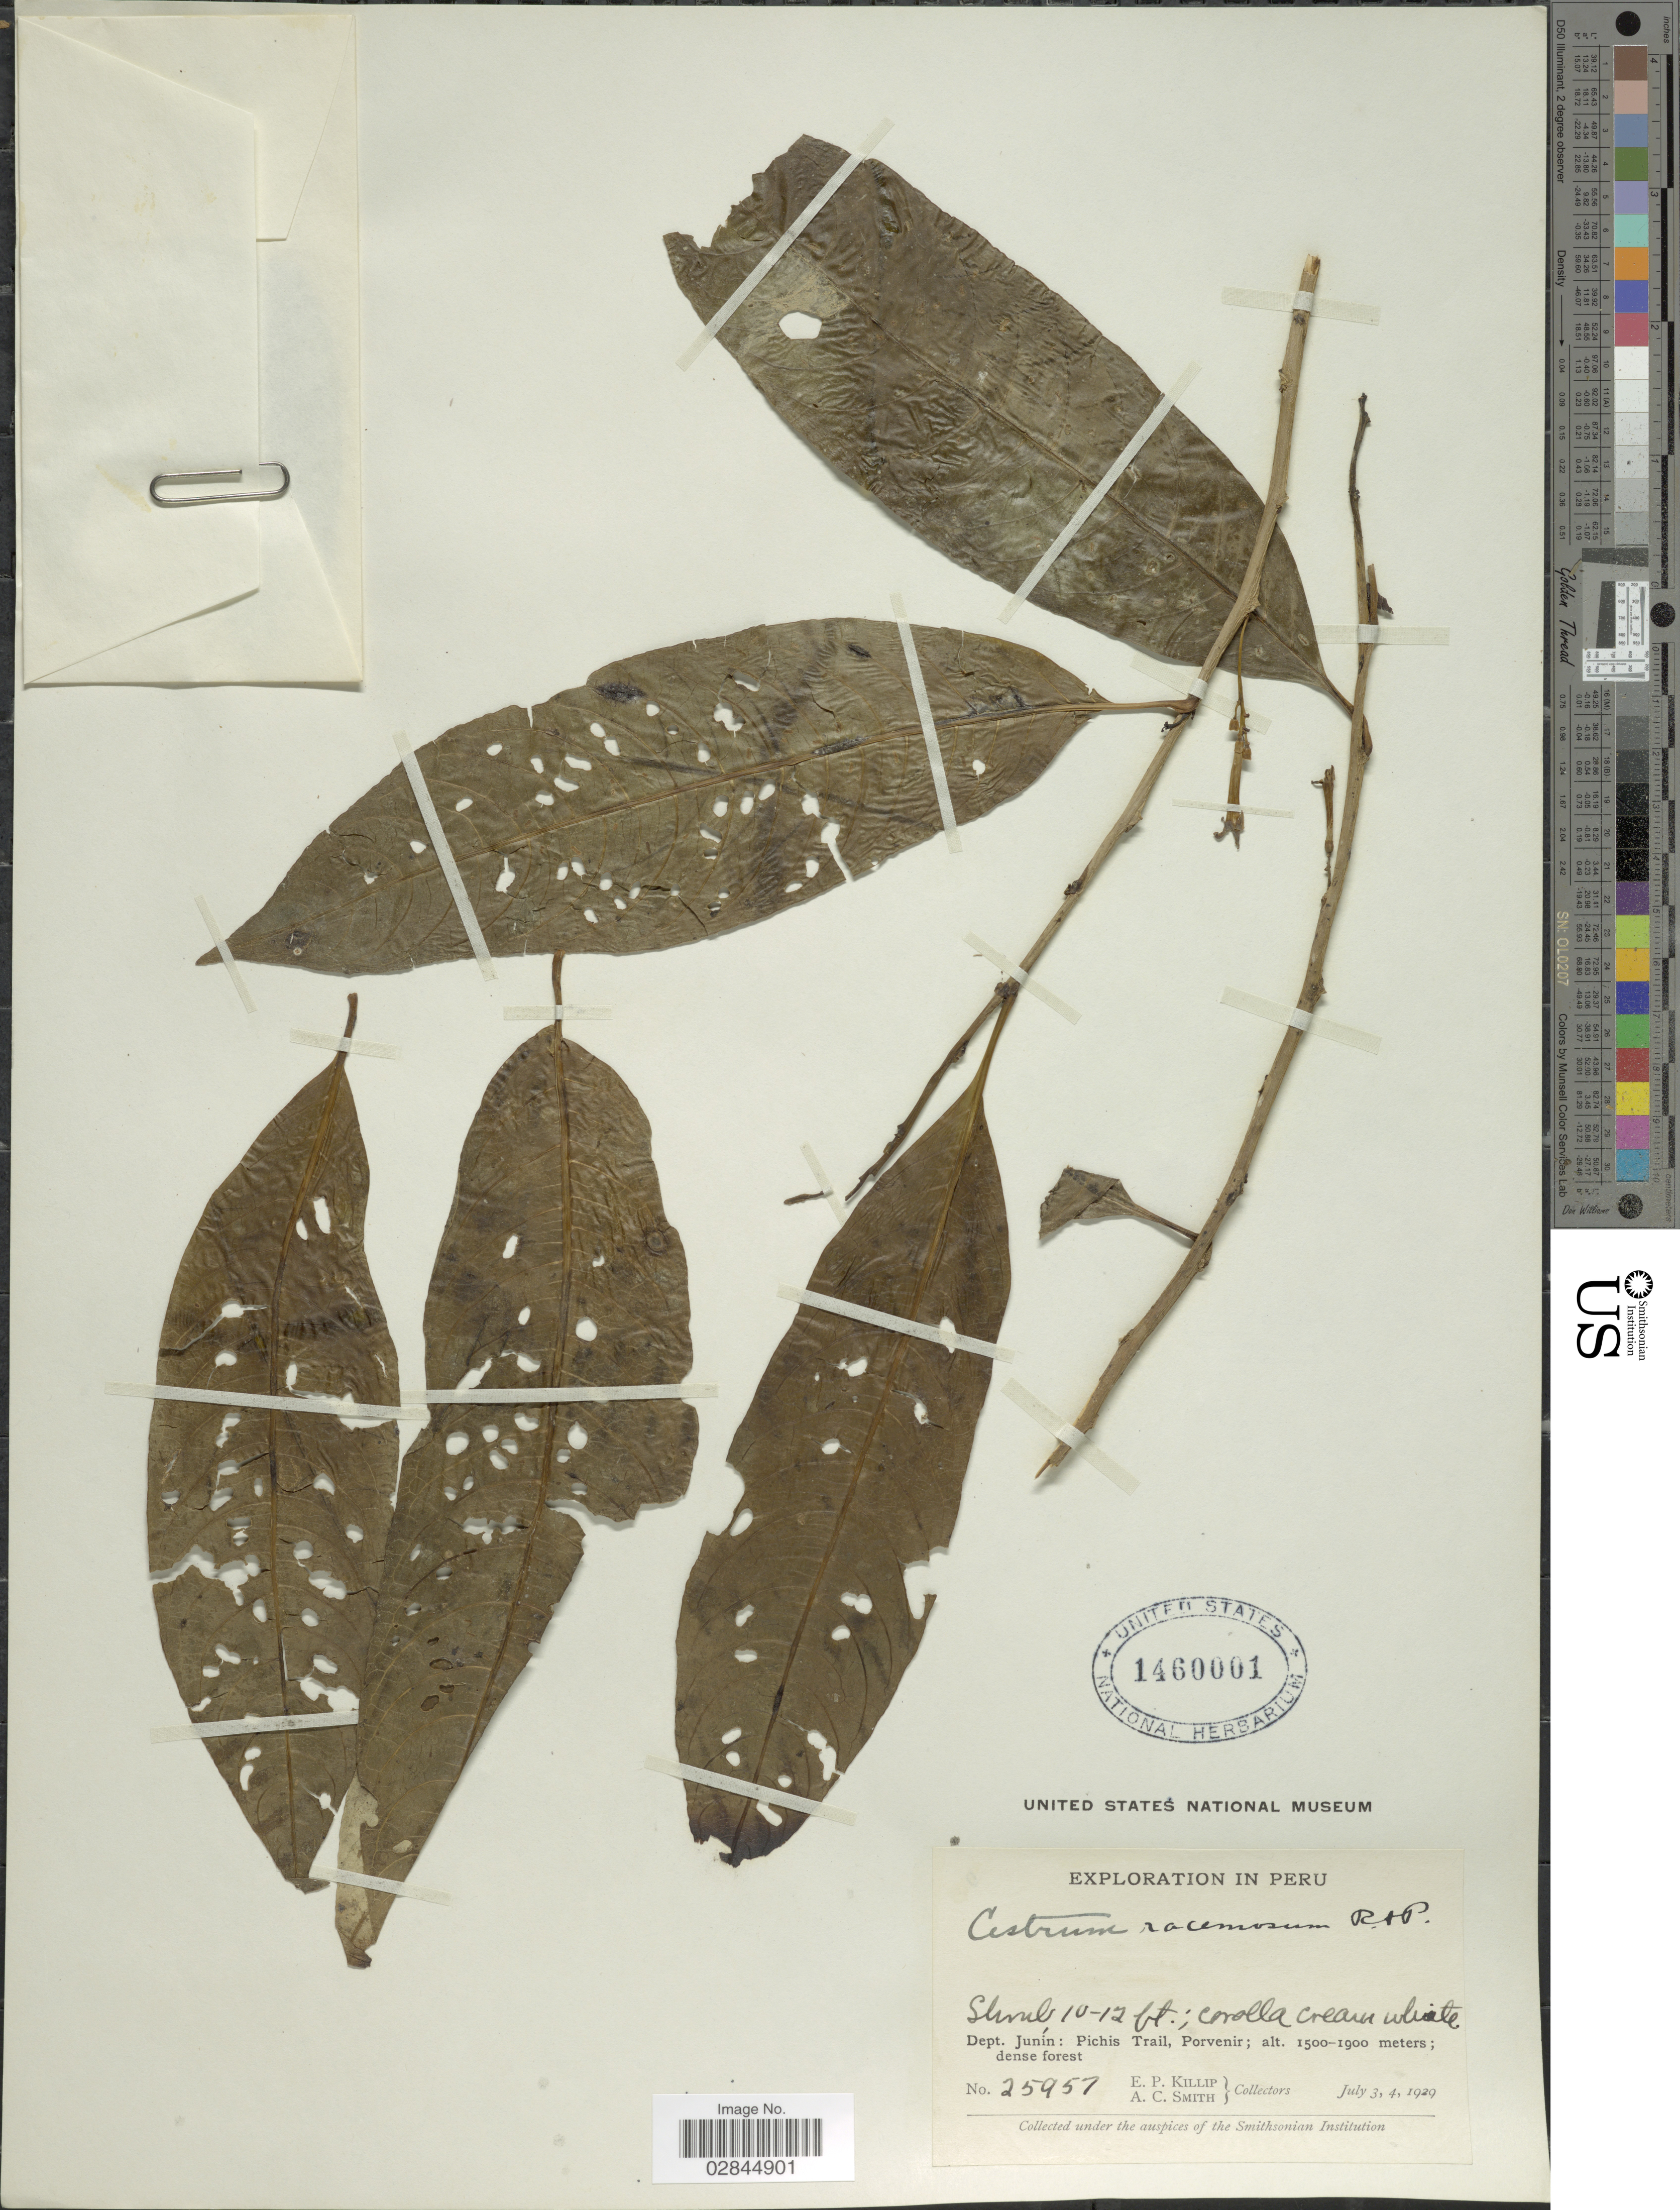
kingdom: Plantae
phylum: Tracheophyta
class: Magnoliopsida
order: Solanales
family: Solanaceae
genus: Cestrum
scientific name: Cestrum racemosum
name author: Ruiz & Pav.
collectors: E. P. Killip & A. C. Smith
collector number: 25957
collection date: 1929-07-03/1929-07-04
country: Peru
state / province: Junín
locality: Dept. Junín: Pichis Trail, Porvenir.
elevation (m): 1500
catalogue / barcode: US 1460001